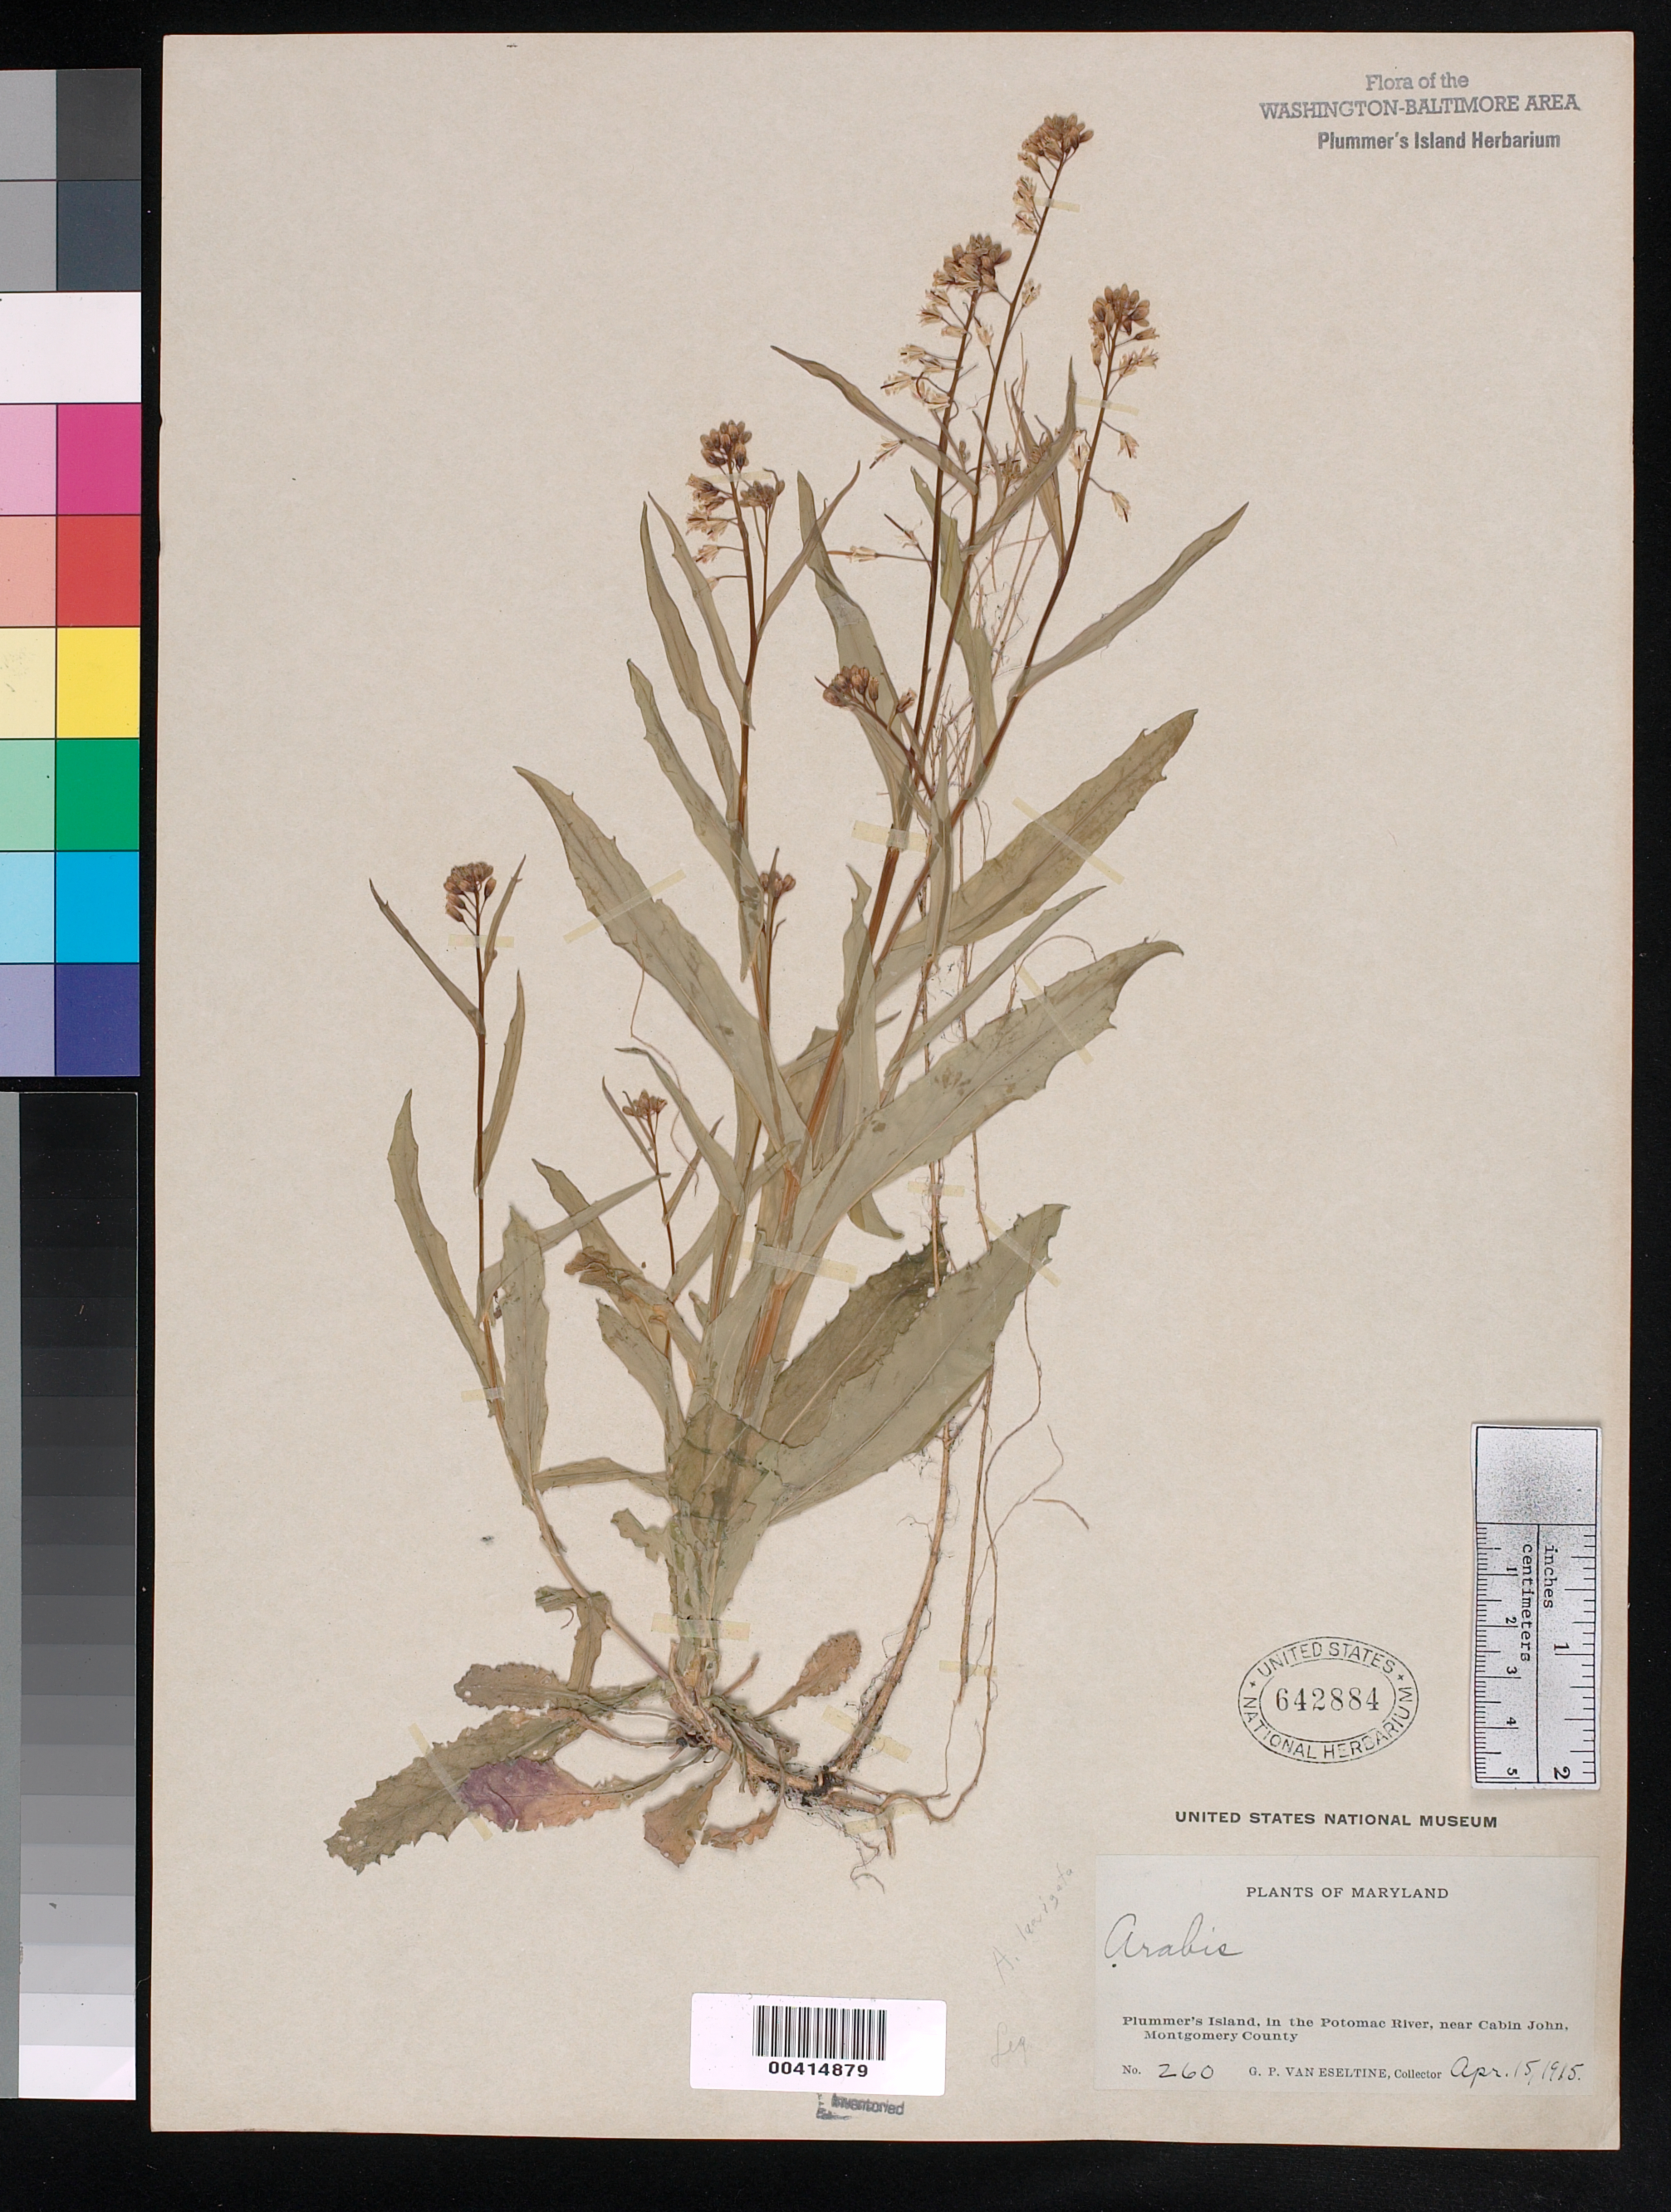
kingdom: Plantae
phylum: Tracheophyta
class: Magnoliopsida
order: Brassicales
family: Brassicaceae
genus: Boechera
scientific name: Boechera laevigata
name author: (Muhl. ex Willd.) Al-Shehbaz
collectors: G. P. Van Eseltine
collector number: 260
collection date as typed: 15 Apr 1915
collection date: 1915-04-15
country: United States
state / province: Maryland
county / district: Montgomery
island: Plummers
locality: Plummer's Island C. & O. Canal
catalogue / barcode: US 642884